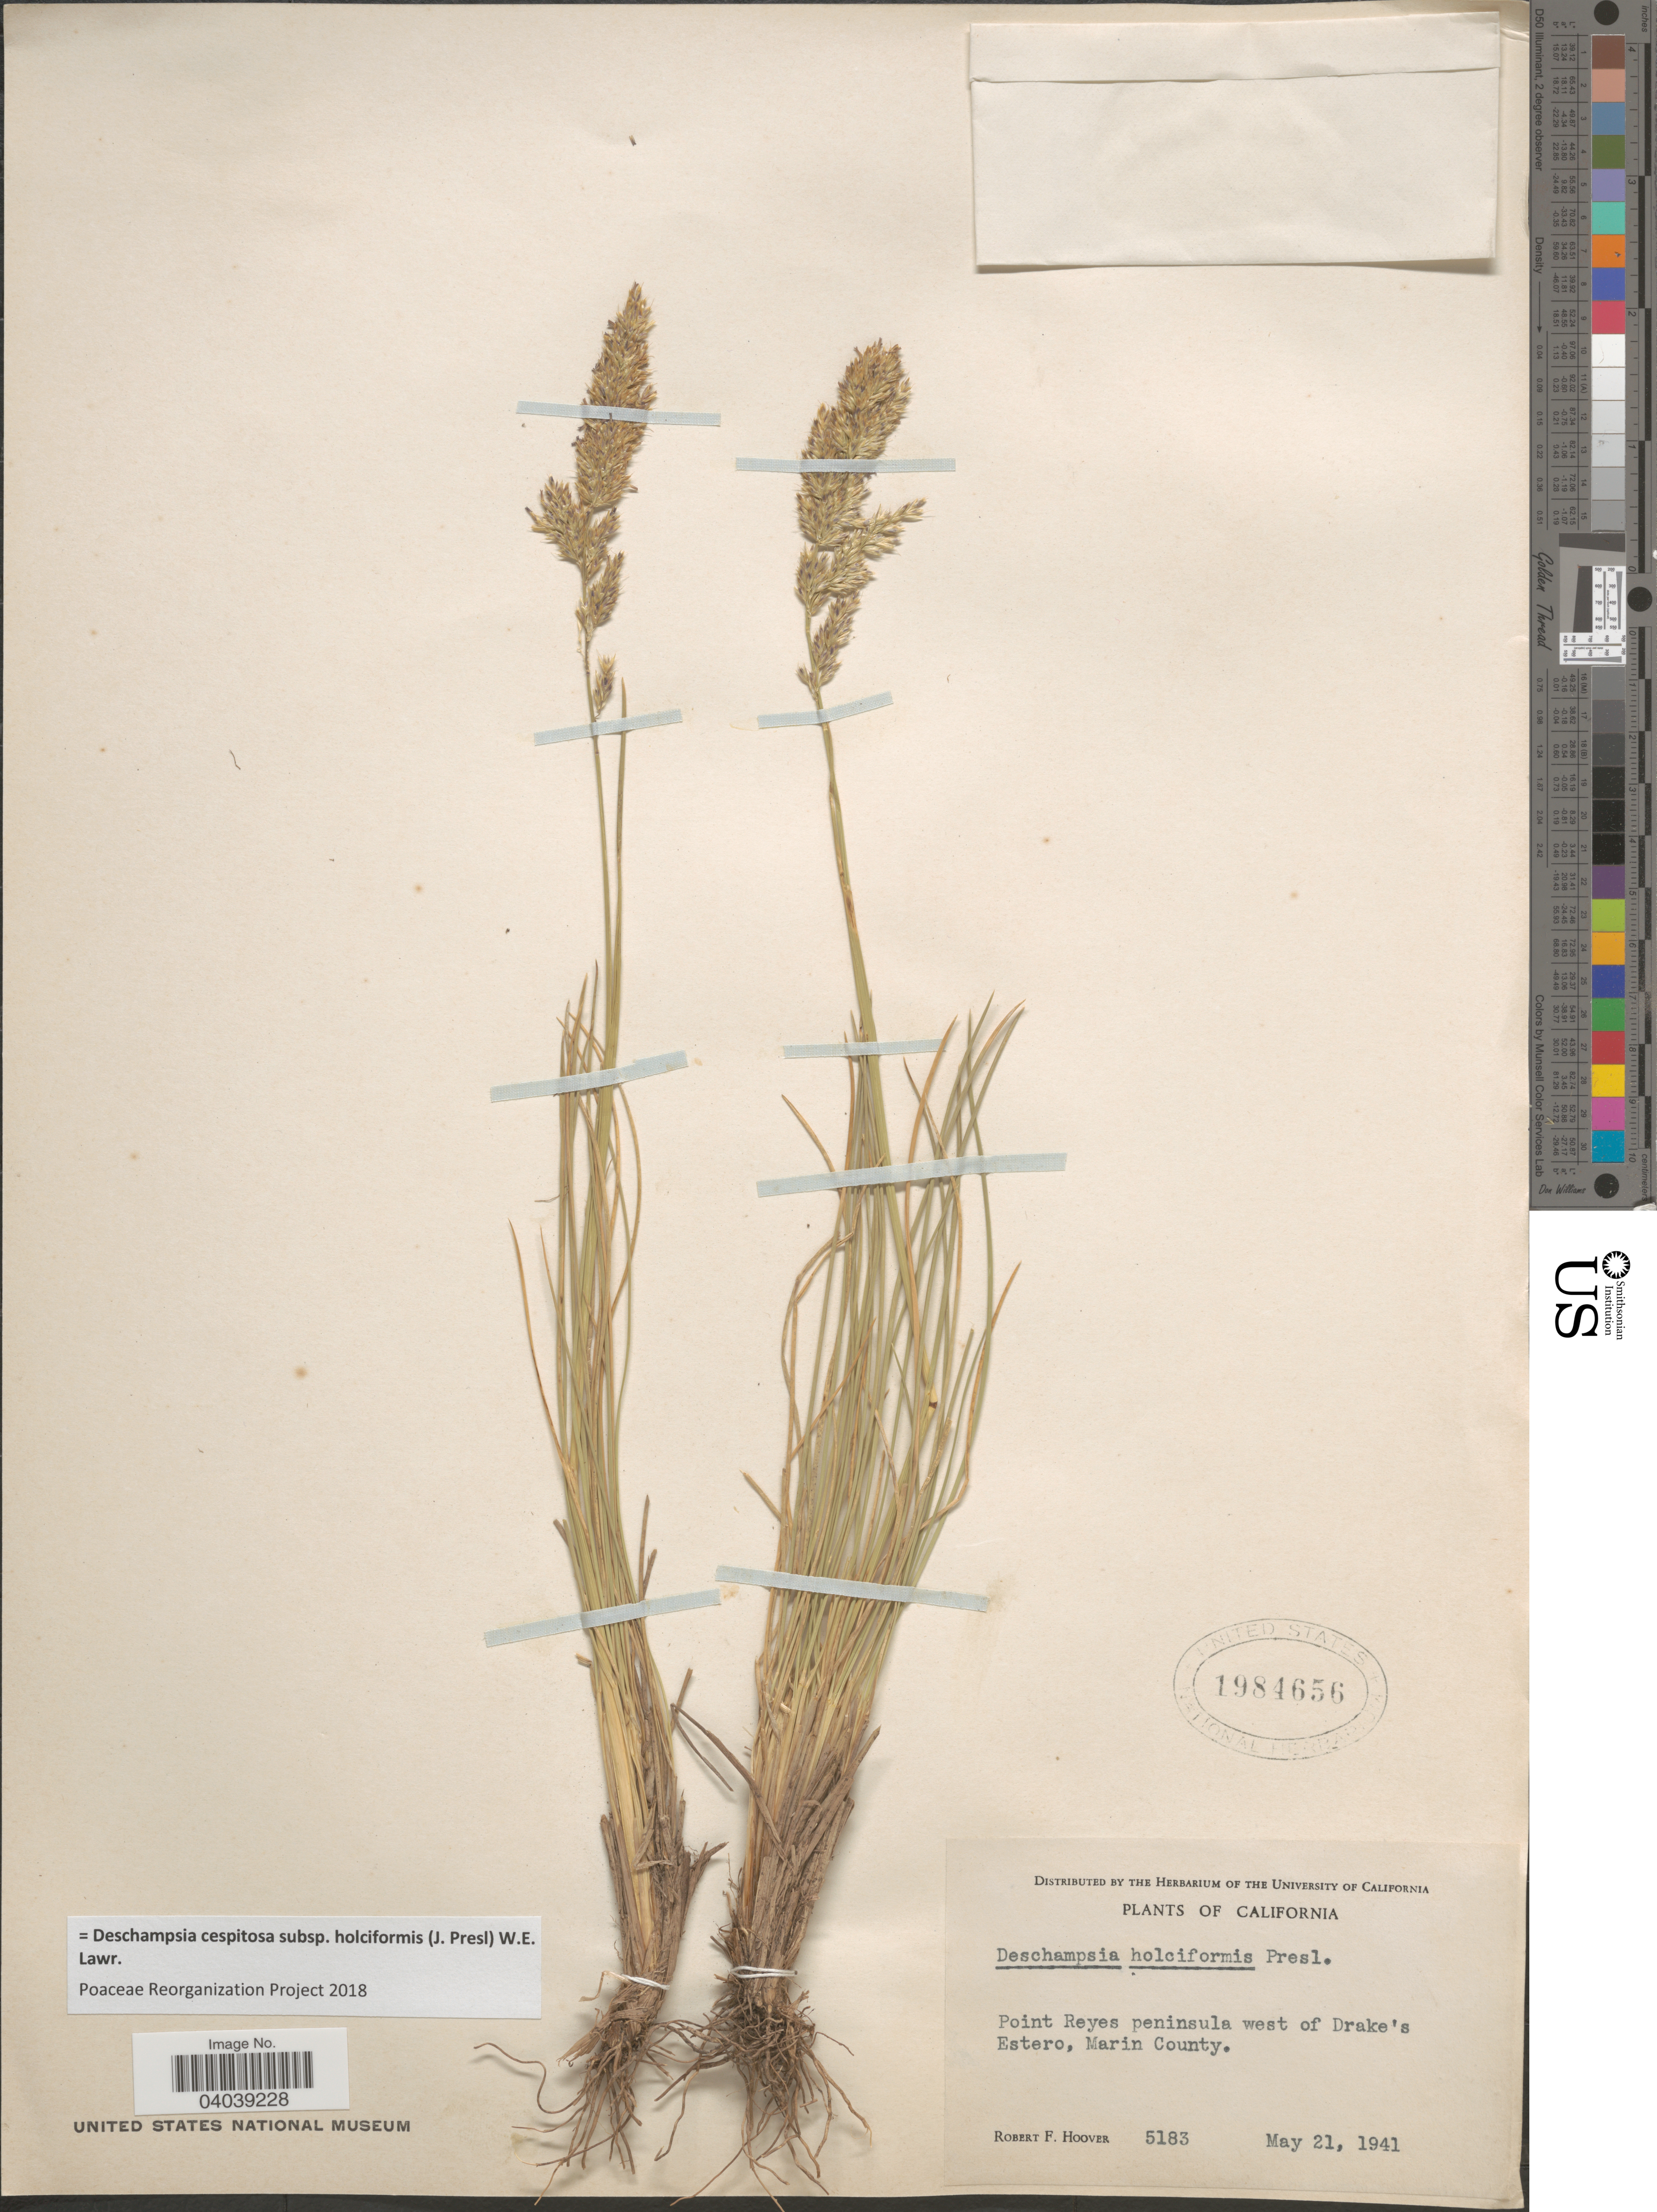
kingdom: Plantae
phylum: Tracheophyta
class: Liliopsida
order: Poales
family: Poaceae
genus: Deschampsia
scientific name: Deschampsia cespitosa subsp. holciformis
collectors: R. F. Hoover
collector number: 5183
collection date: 1941-05-21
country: United States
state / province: California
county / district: Marin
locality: Point Reyes peninsula west of Drake's Estero, Marin County.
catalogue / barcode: US 1984656